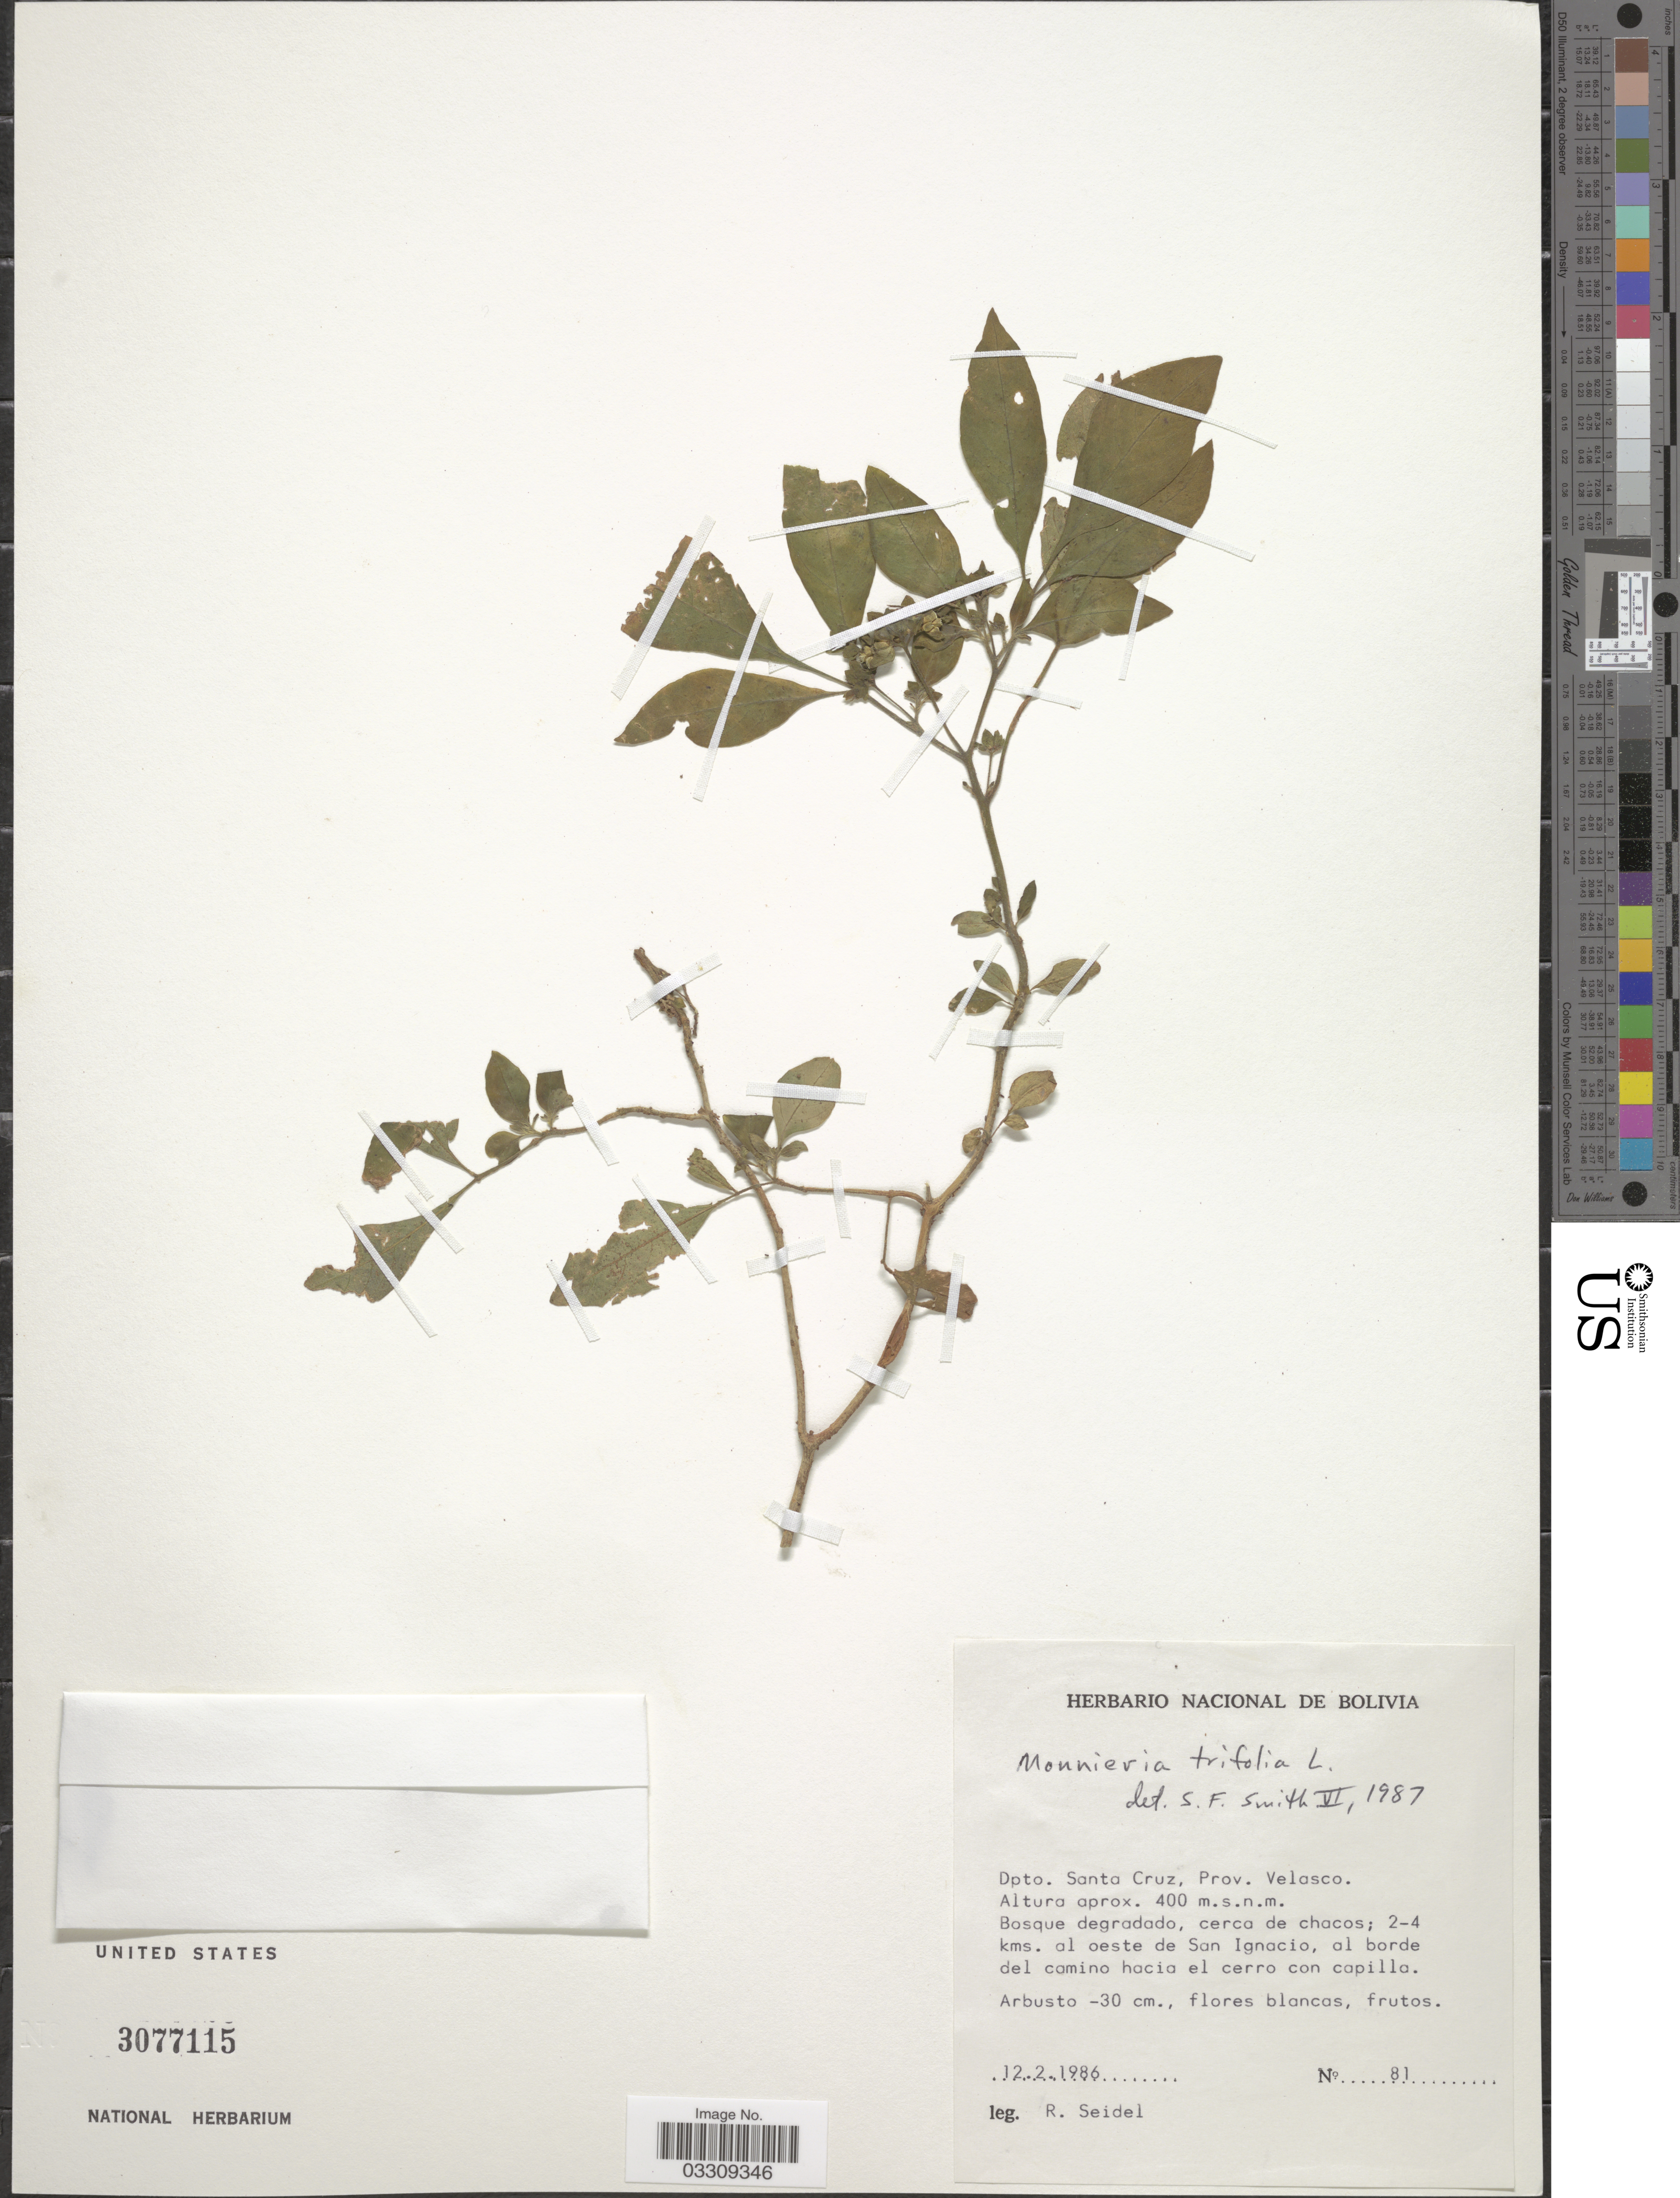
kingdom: Plantae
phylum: Tracheophyta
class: Magnoliopsida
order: Sapindales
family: Rutaceae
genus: Ertela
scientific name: Ertela trifolia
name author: (L.) Kuntze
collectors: R. Seidel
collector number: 81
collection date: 1986-02-12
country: Bolivia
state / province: Santa Cruz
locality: Dpto. Santa Cruz, Prov. Velasco. 2-4 kms. al oeste de Sn Ignacio.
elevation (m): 400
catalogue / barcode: US 3077115